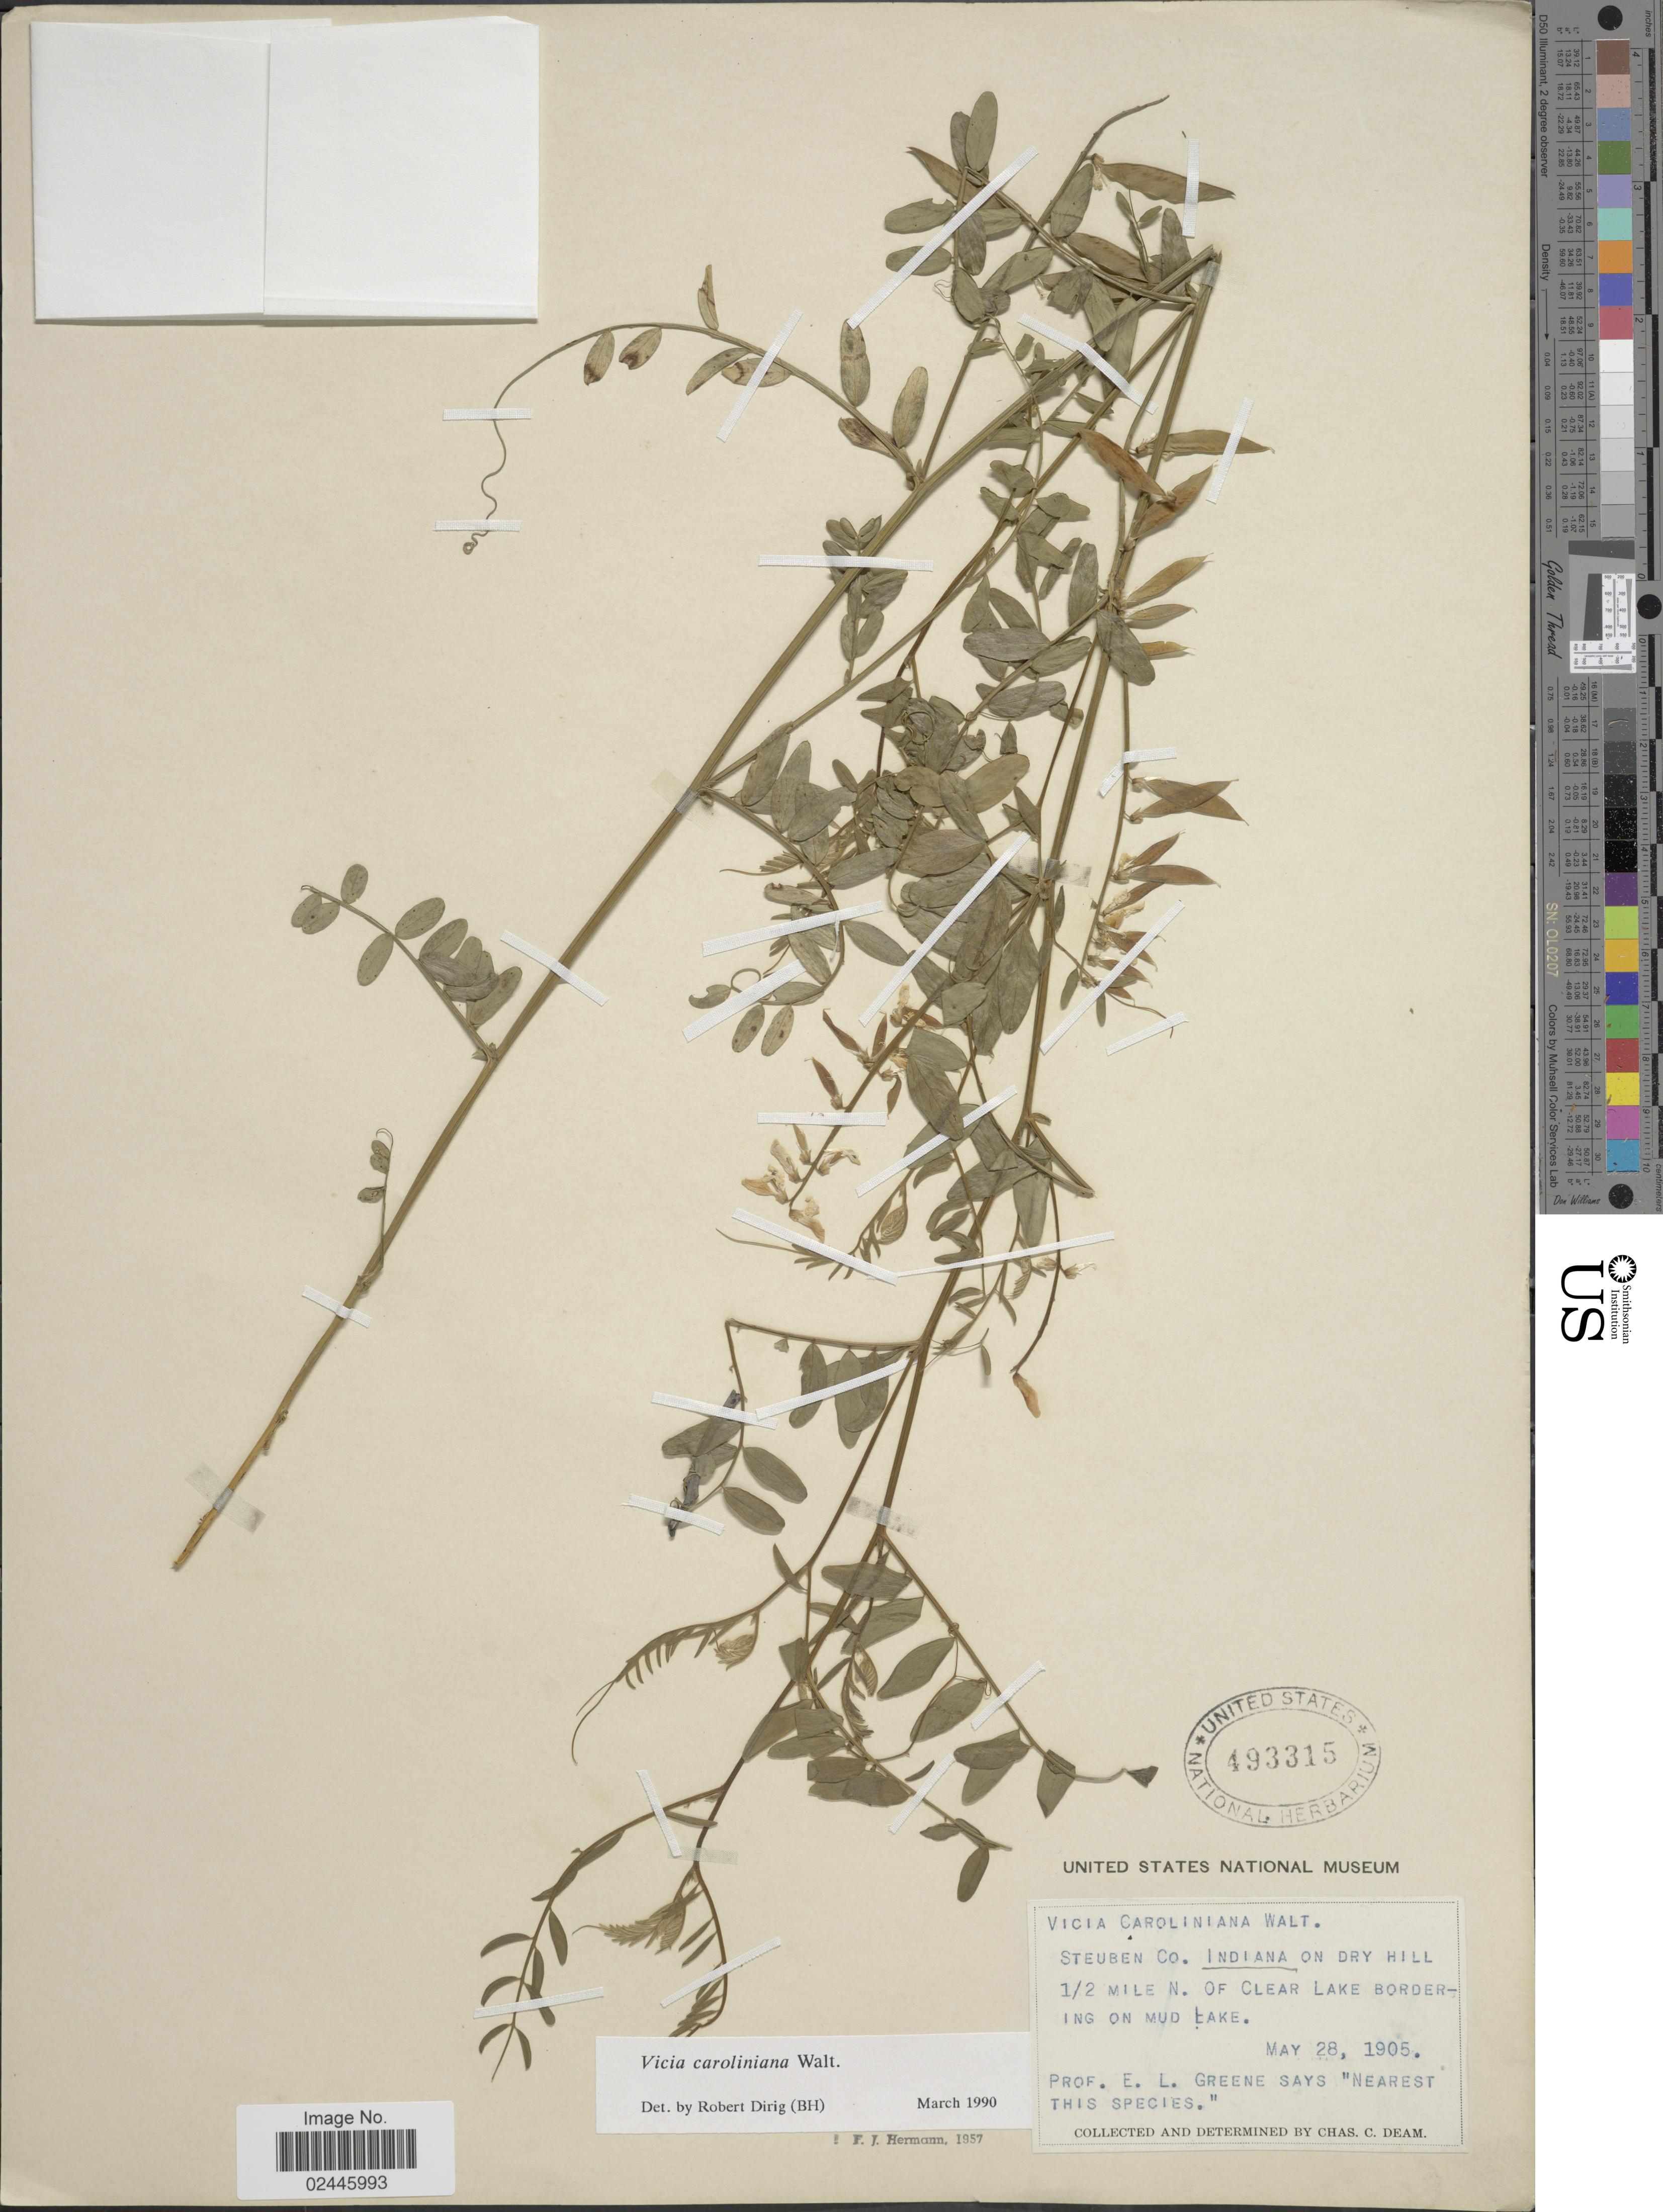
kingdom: Plantae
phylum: Tracheophyta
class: Magnoliopsida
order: Fabales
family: Fabaceae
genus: Vicia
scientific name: Vicia caroliniana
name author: Walter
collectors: C. C. Deam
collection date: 1905-05-28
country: United States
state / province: Indiana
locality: Steuben Co., on dry hill, 1/2 mile N. of Clear Lake Bordering on Mud Lake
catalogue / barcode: US 493315